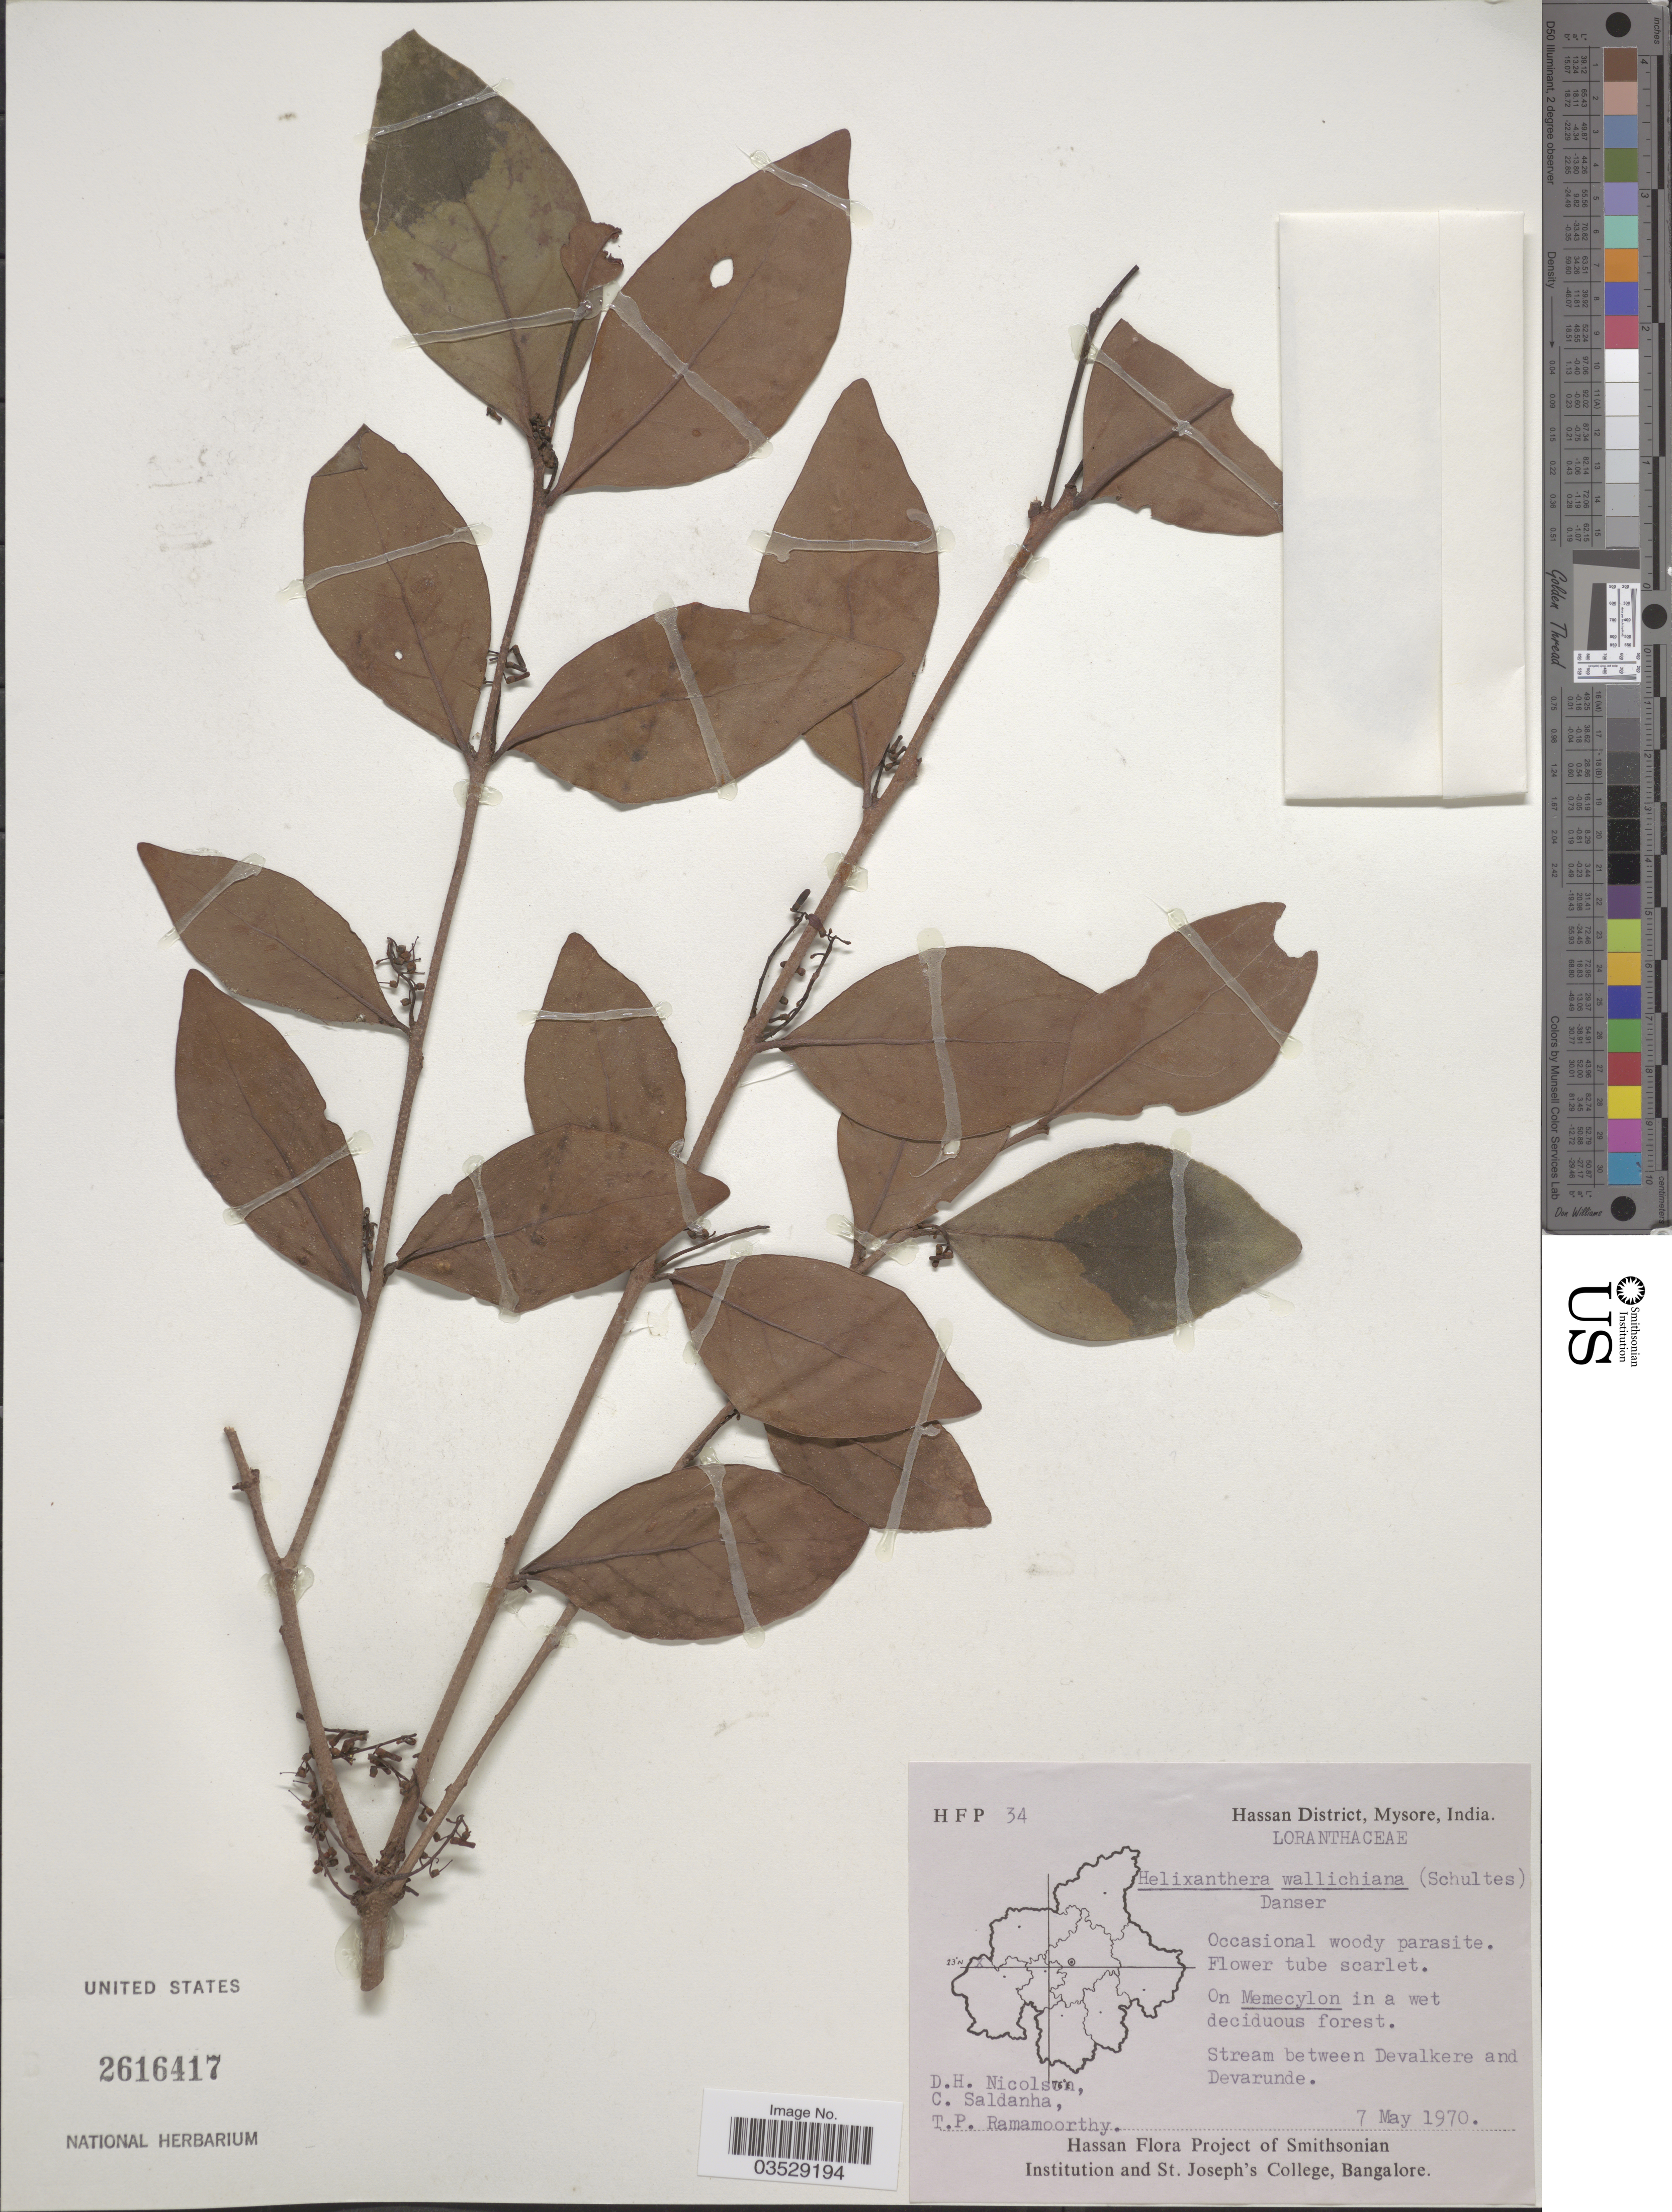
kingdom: Plantae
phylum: Tracheophyta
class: Magnoliopsida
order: Santalales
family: Loranthaceae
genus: Helixanthera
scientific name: Helixanthera wallichiana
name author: Danser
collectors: D. H. Nicolson, C. Saldanha & T. P. Ramamoorthy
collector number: HFP 34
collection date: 1970-05-07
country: India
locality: Hassan District, Mysore. Stream between Devalkere and Devarunde.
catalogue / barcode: US 2616417